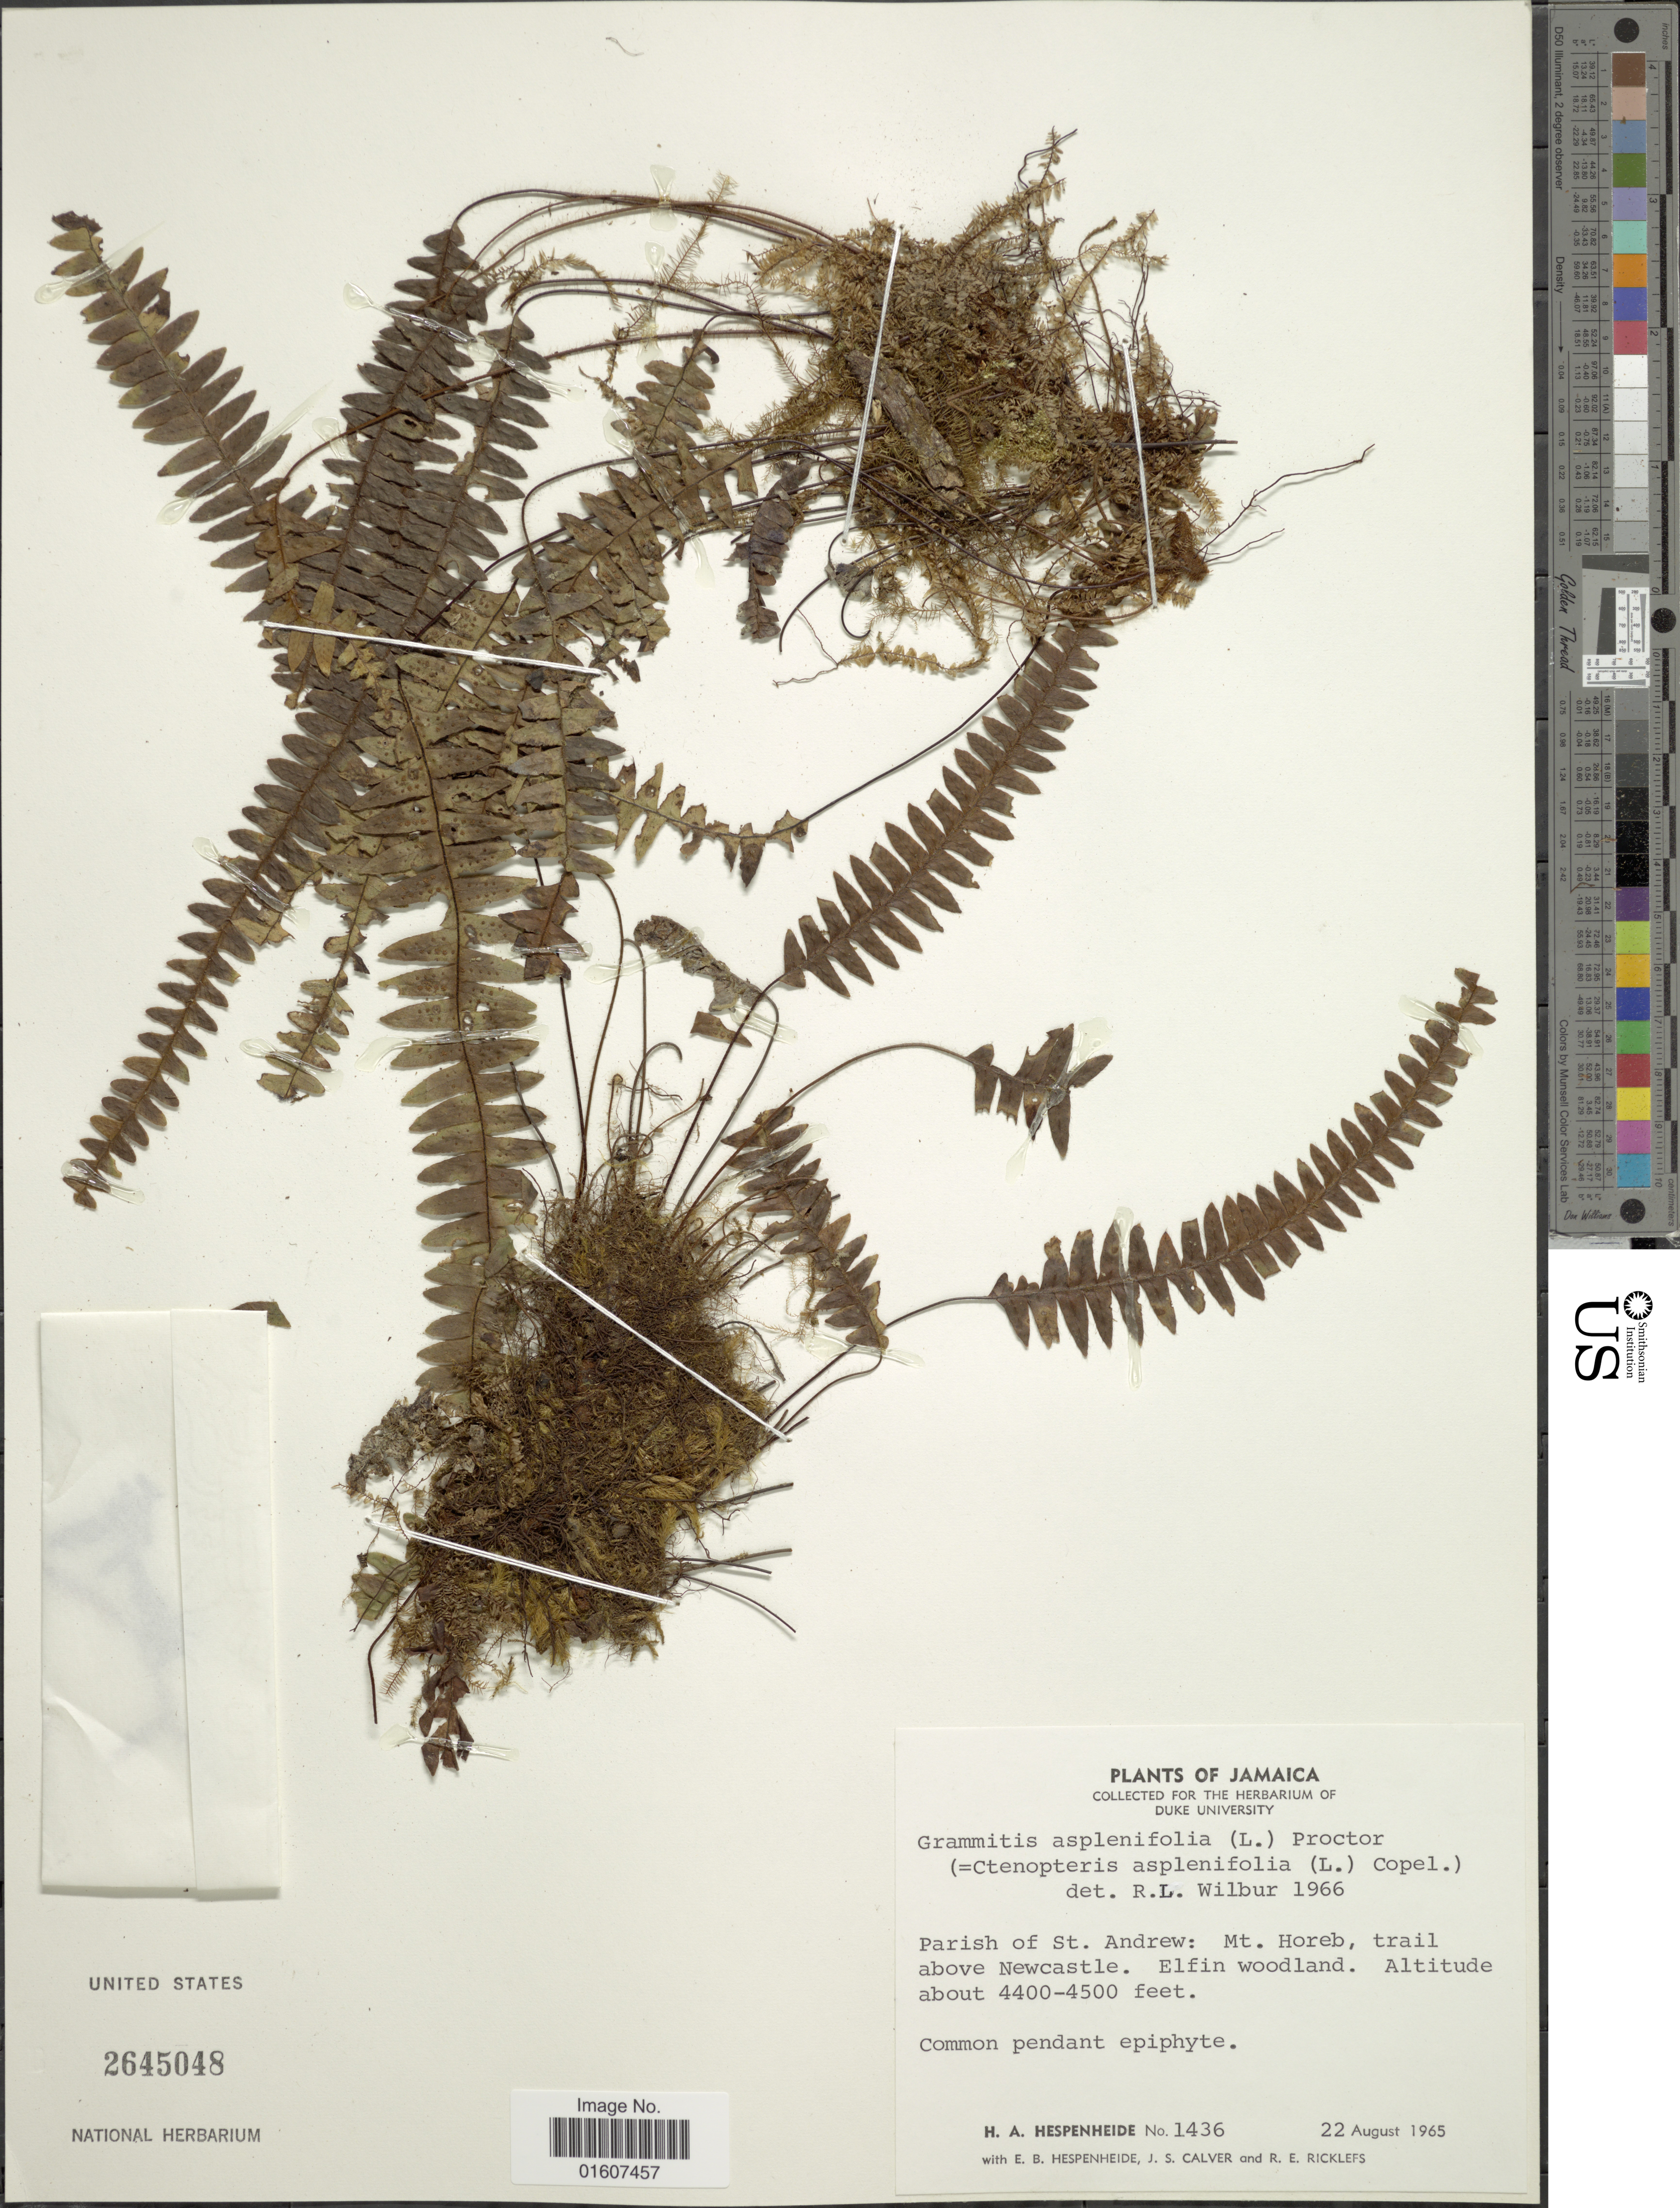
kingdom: Plantae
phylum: Tracheophyta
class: Polypodiopsida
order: Polypodiales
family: Polypodiaceae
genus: Terpsichore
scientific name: Terpsichore asplenifolia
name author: (L.) A.R. Sm.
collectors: H. Hespendheide, E. Hespenheide, J. Calver & R. Ricklefs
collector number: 1436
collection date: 1965-08-22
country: Jamaica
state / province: Saint Andrew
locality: Parish of St. Andrew: Mt. Horeb, trail above Newcastle. Elfin woodland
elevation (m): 1341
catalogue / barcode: US 2645048